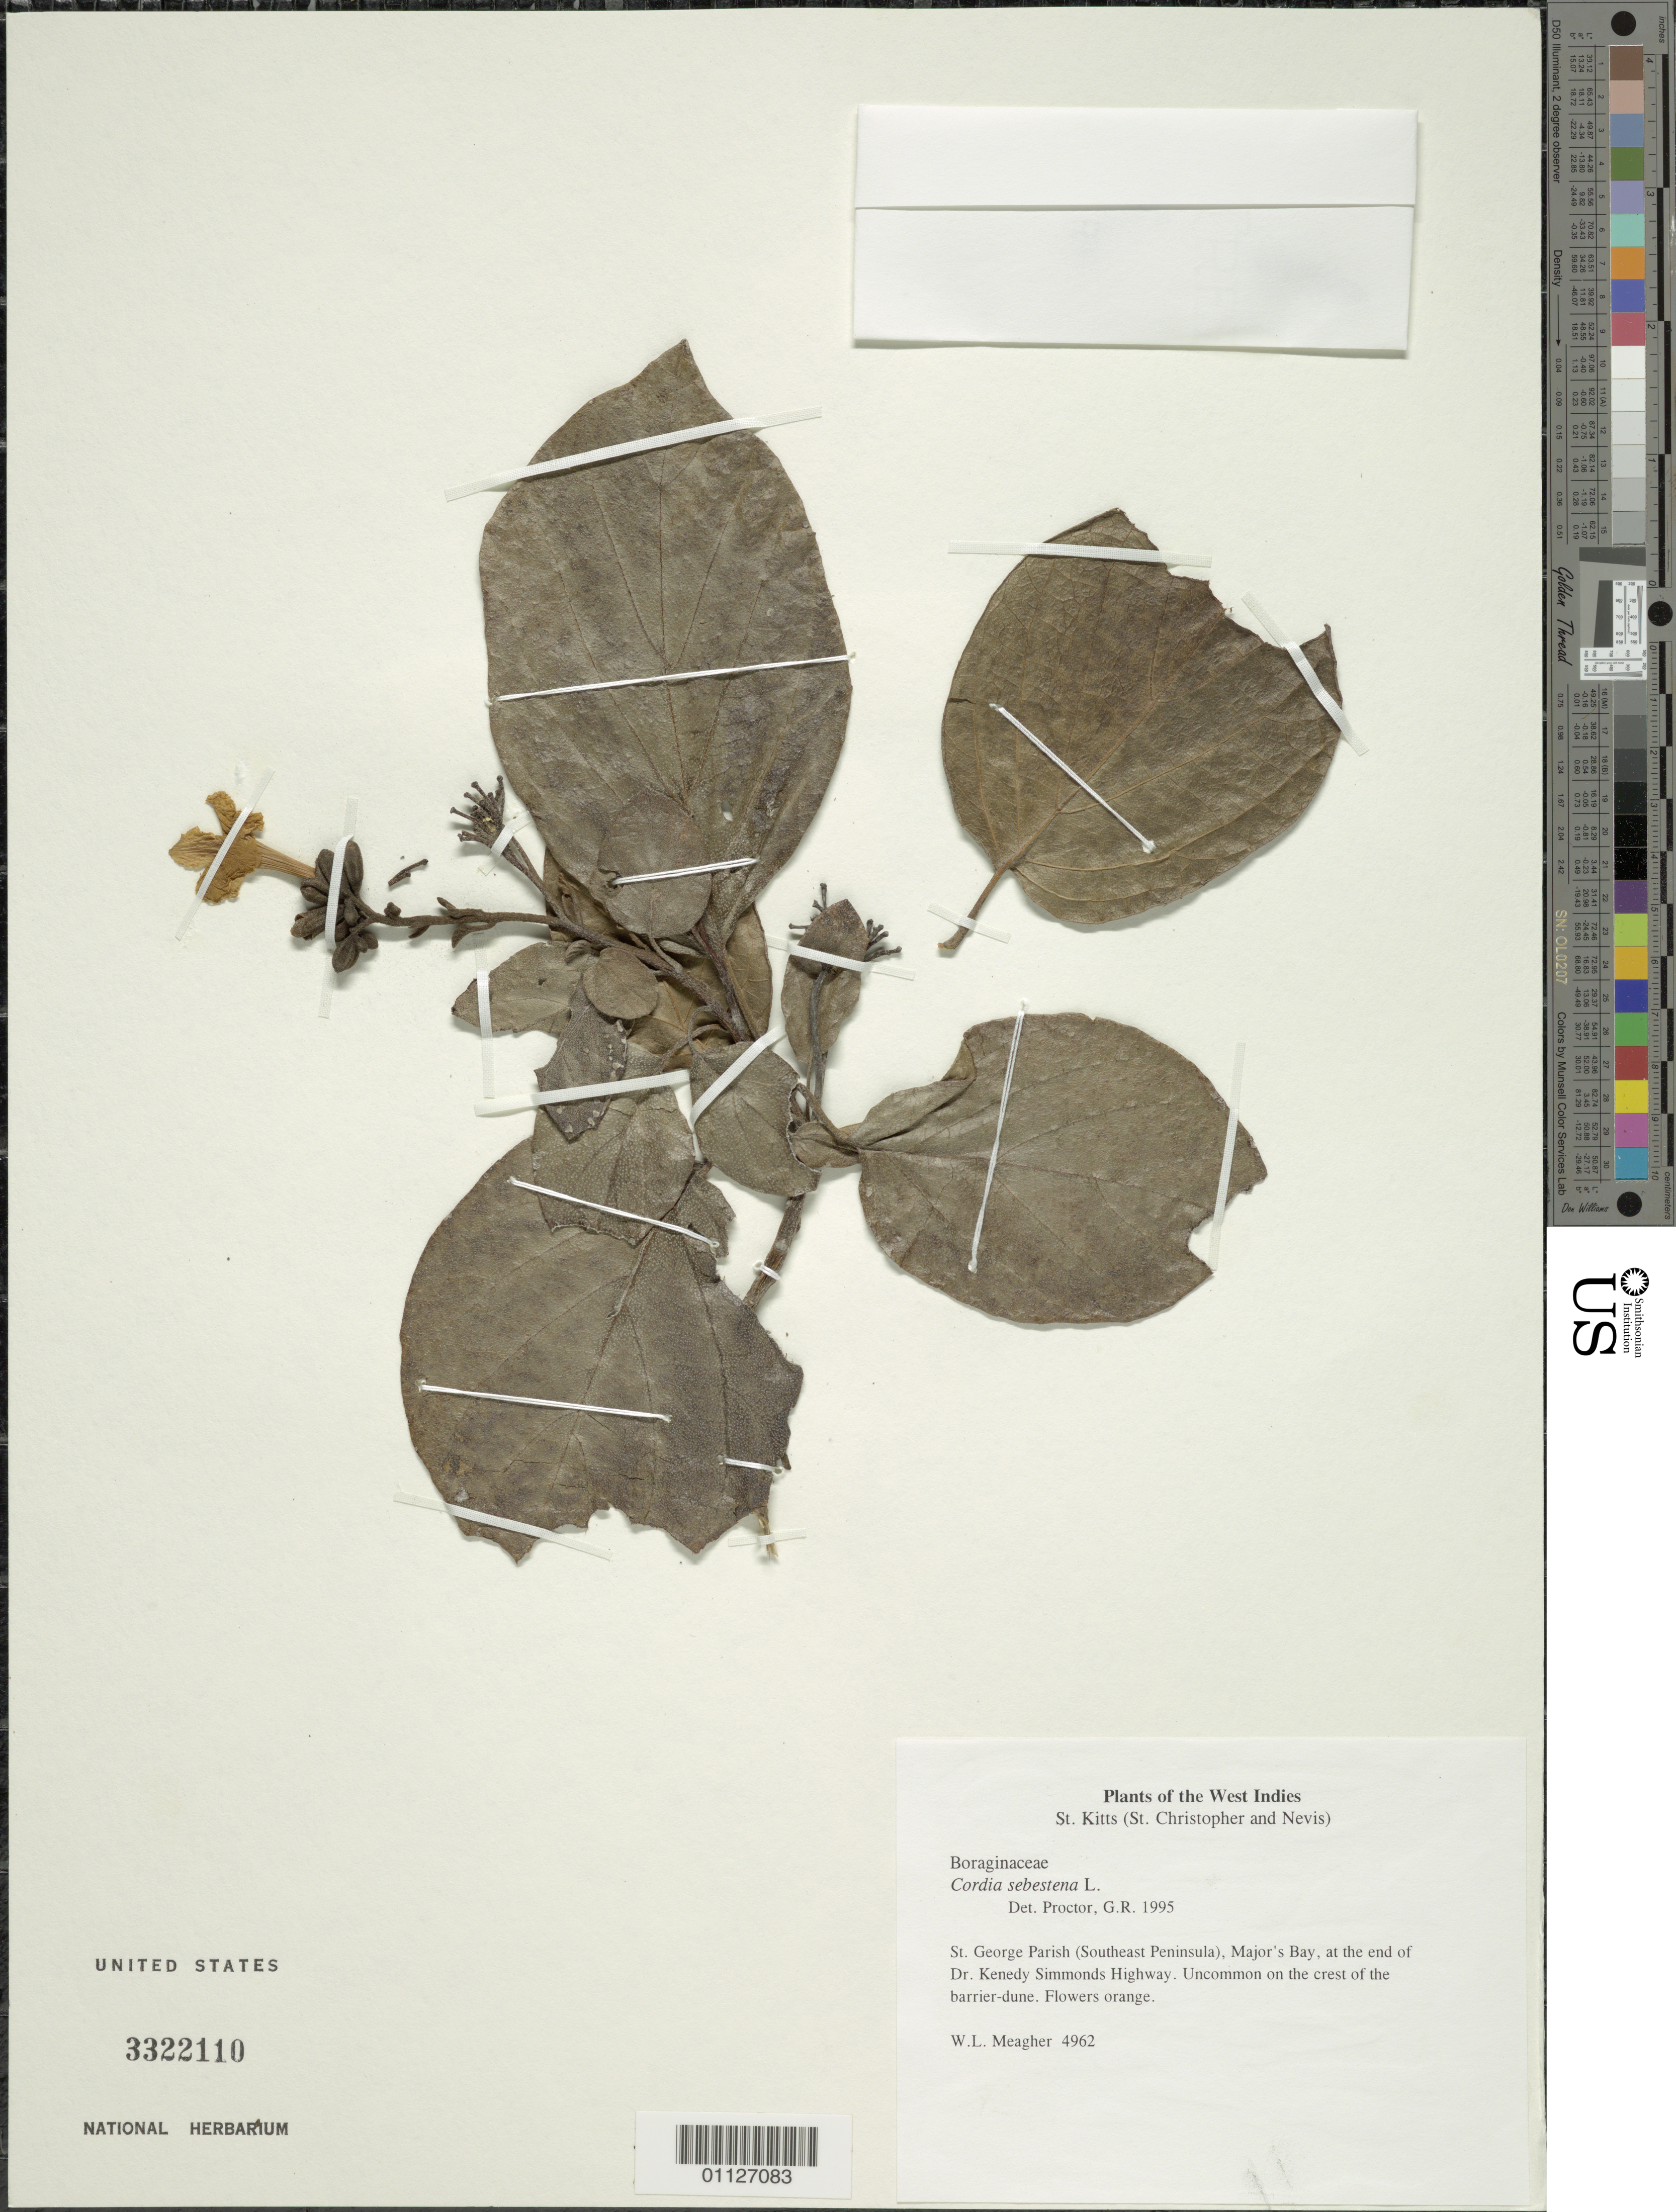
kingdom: Plantae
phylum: Tracheophyta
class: Magnoliopsida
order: Boraginales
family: Cordiaceae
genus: Cordia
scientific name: Cordia sebestena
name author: L.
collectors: W. Meagher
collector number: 4962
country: St. Christopher-Nevis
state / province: St. George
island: St. Christopher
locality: SE peninsula, Major's Bay, at the end of Dr. Kenedy Simmonds Highway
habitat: uncommon on the crest of the barrier-dune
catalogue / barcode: US 3322110